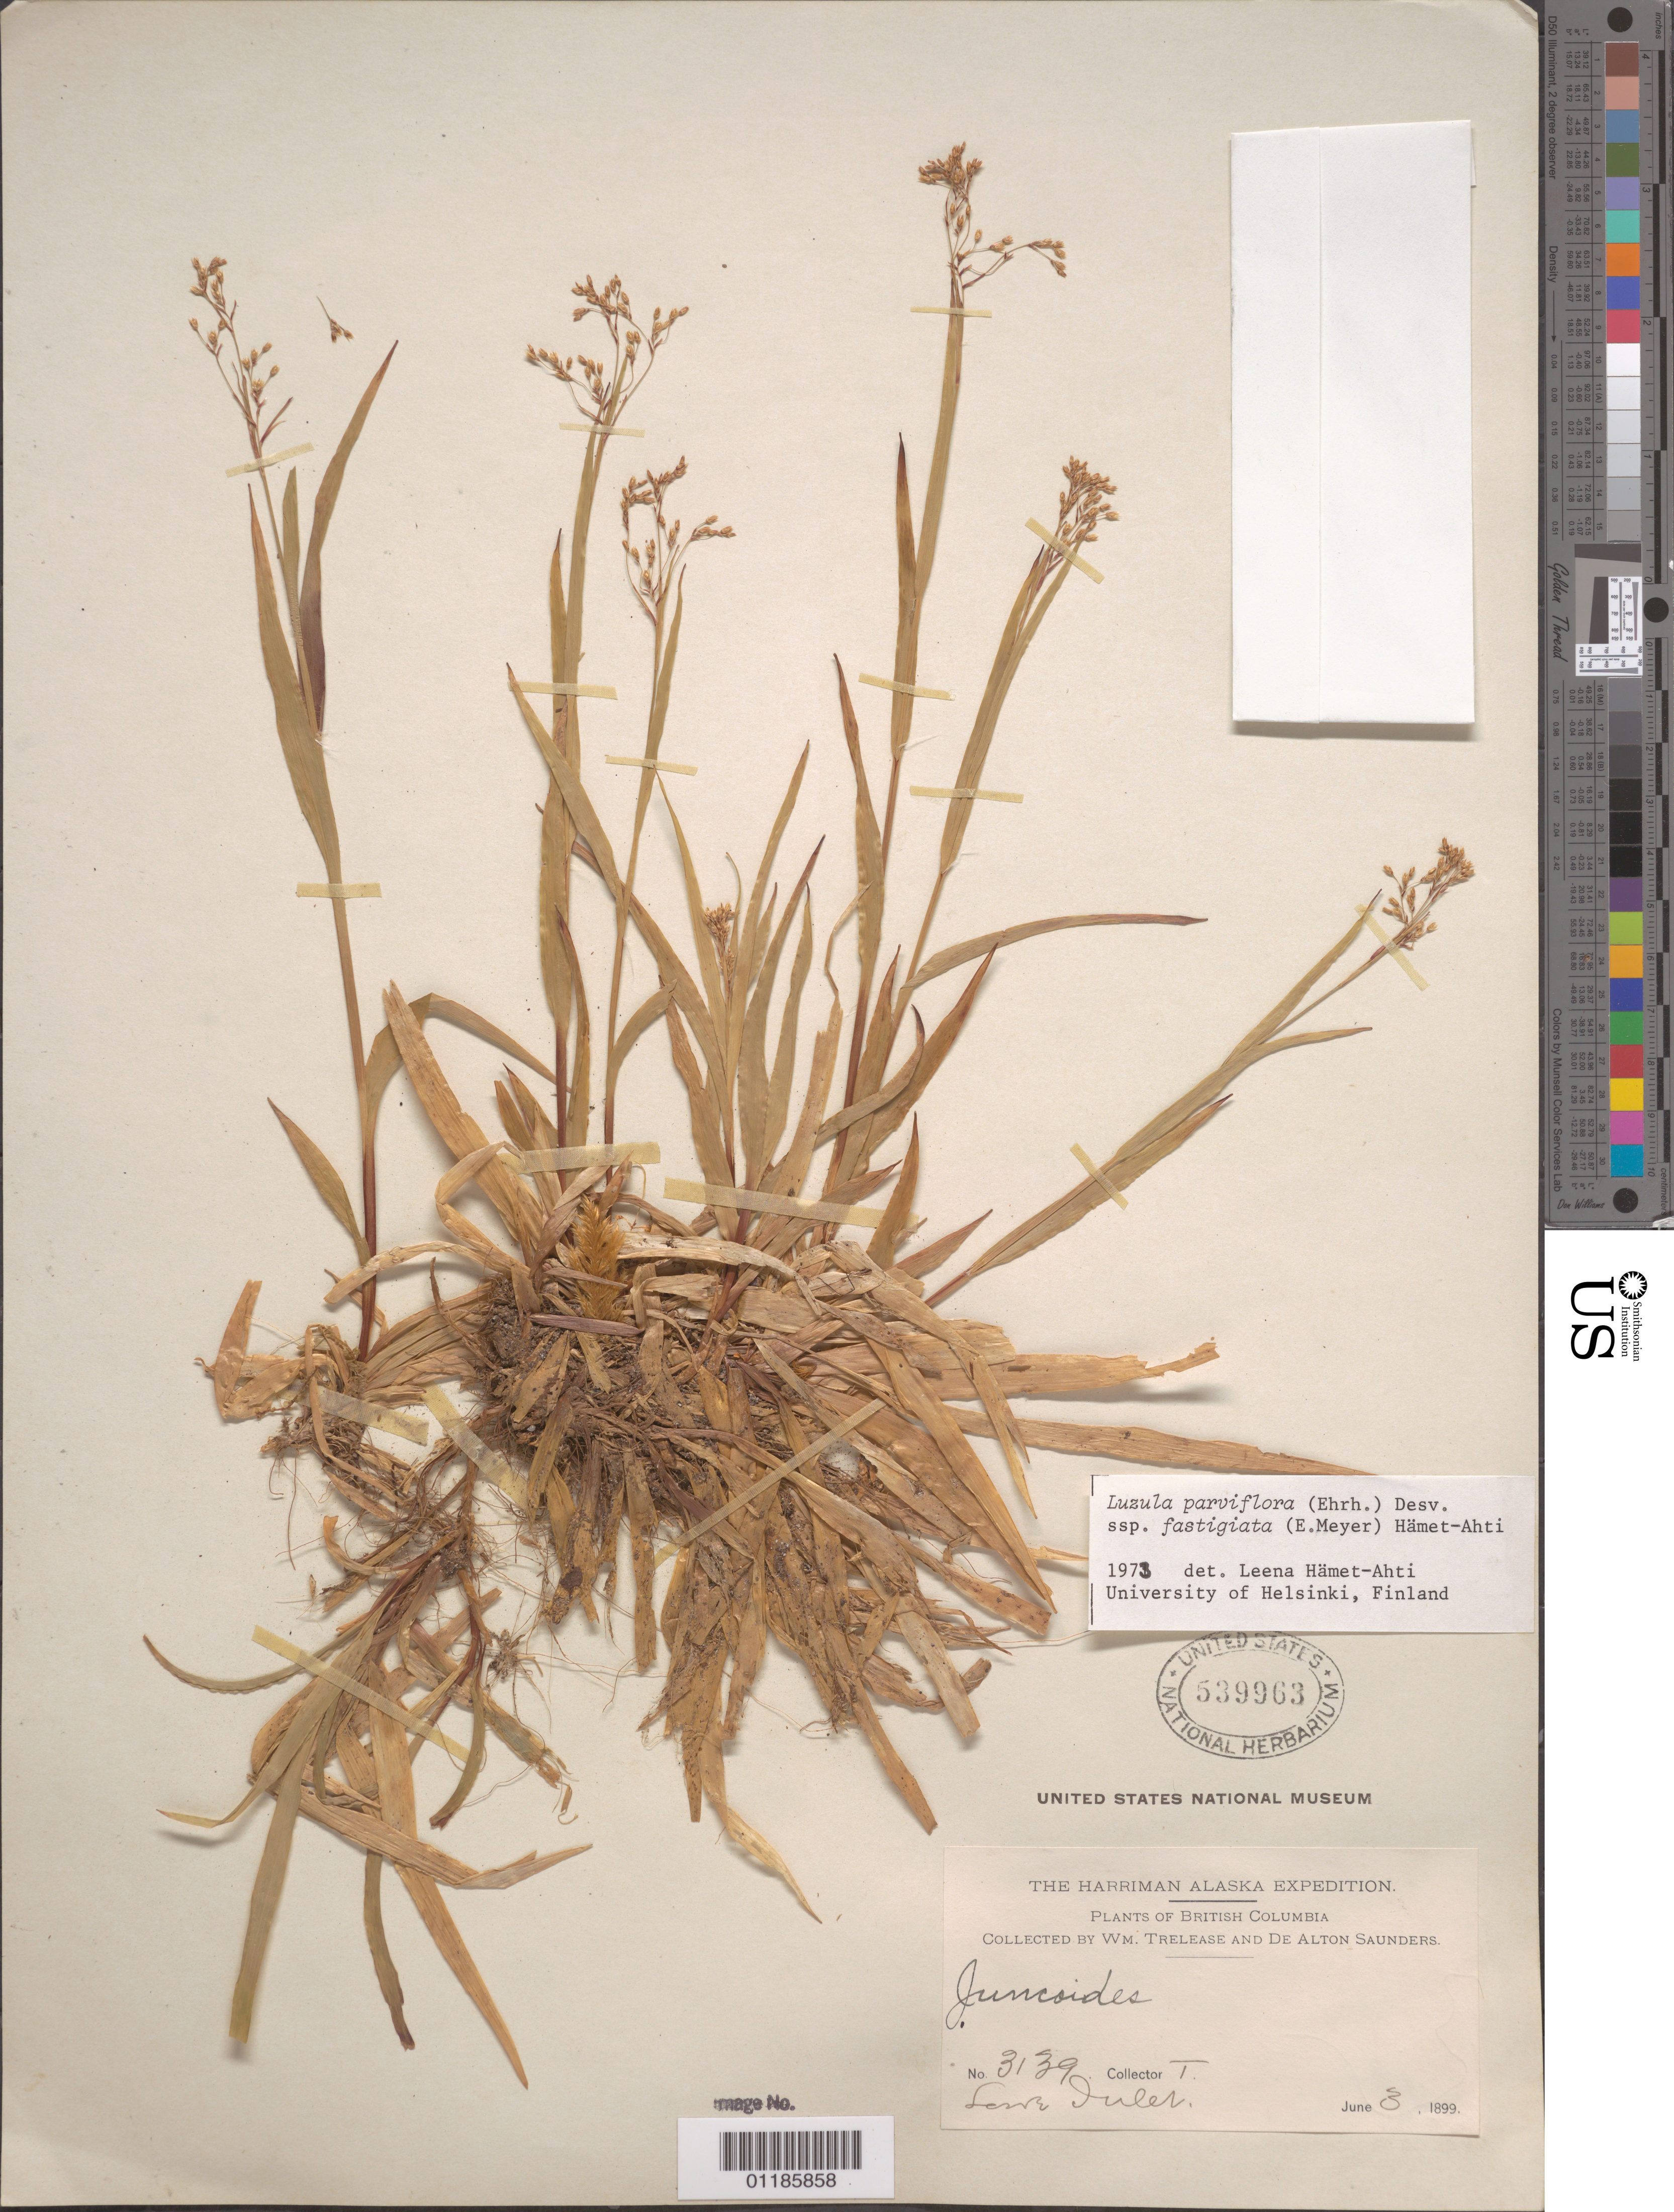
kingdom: Plantae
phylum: Tracheophyta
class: Liliopsida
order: Poales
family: Juncaceae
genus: Luzula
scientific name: Luzula parviflora subsp. fastigata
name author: (E. Mey.) Hämet-Ahti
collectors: W. Trelease & D. Saunders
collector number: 3139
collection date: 1899-06-03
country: United States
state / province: Alaska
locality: Lowe Inlet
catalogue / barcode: US 539963